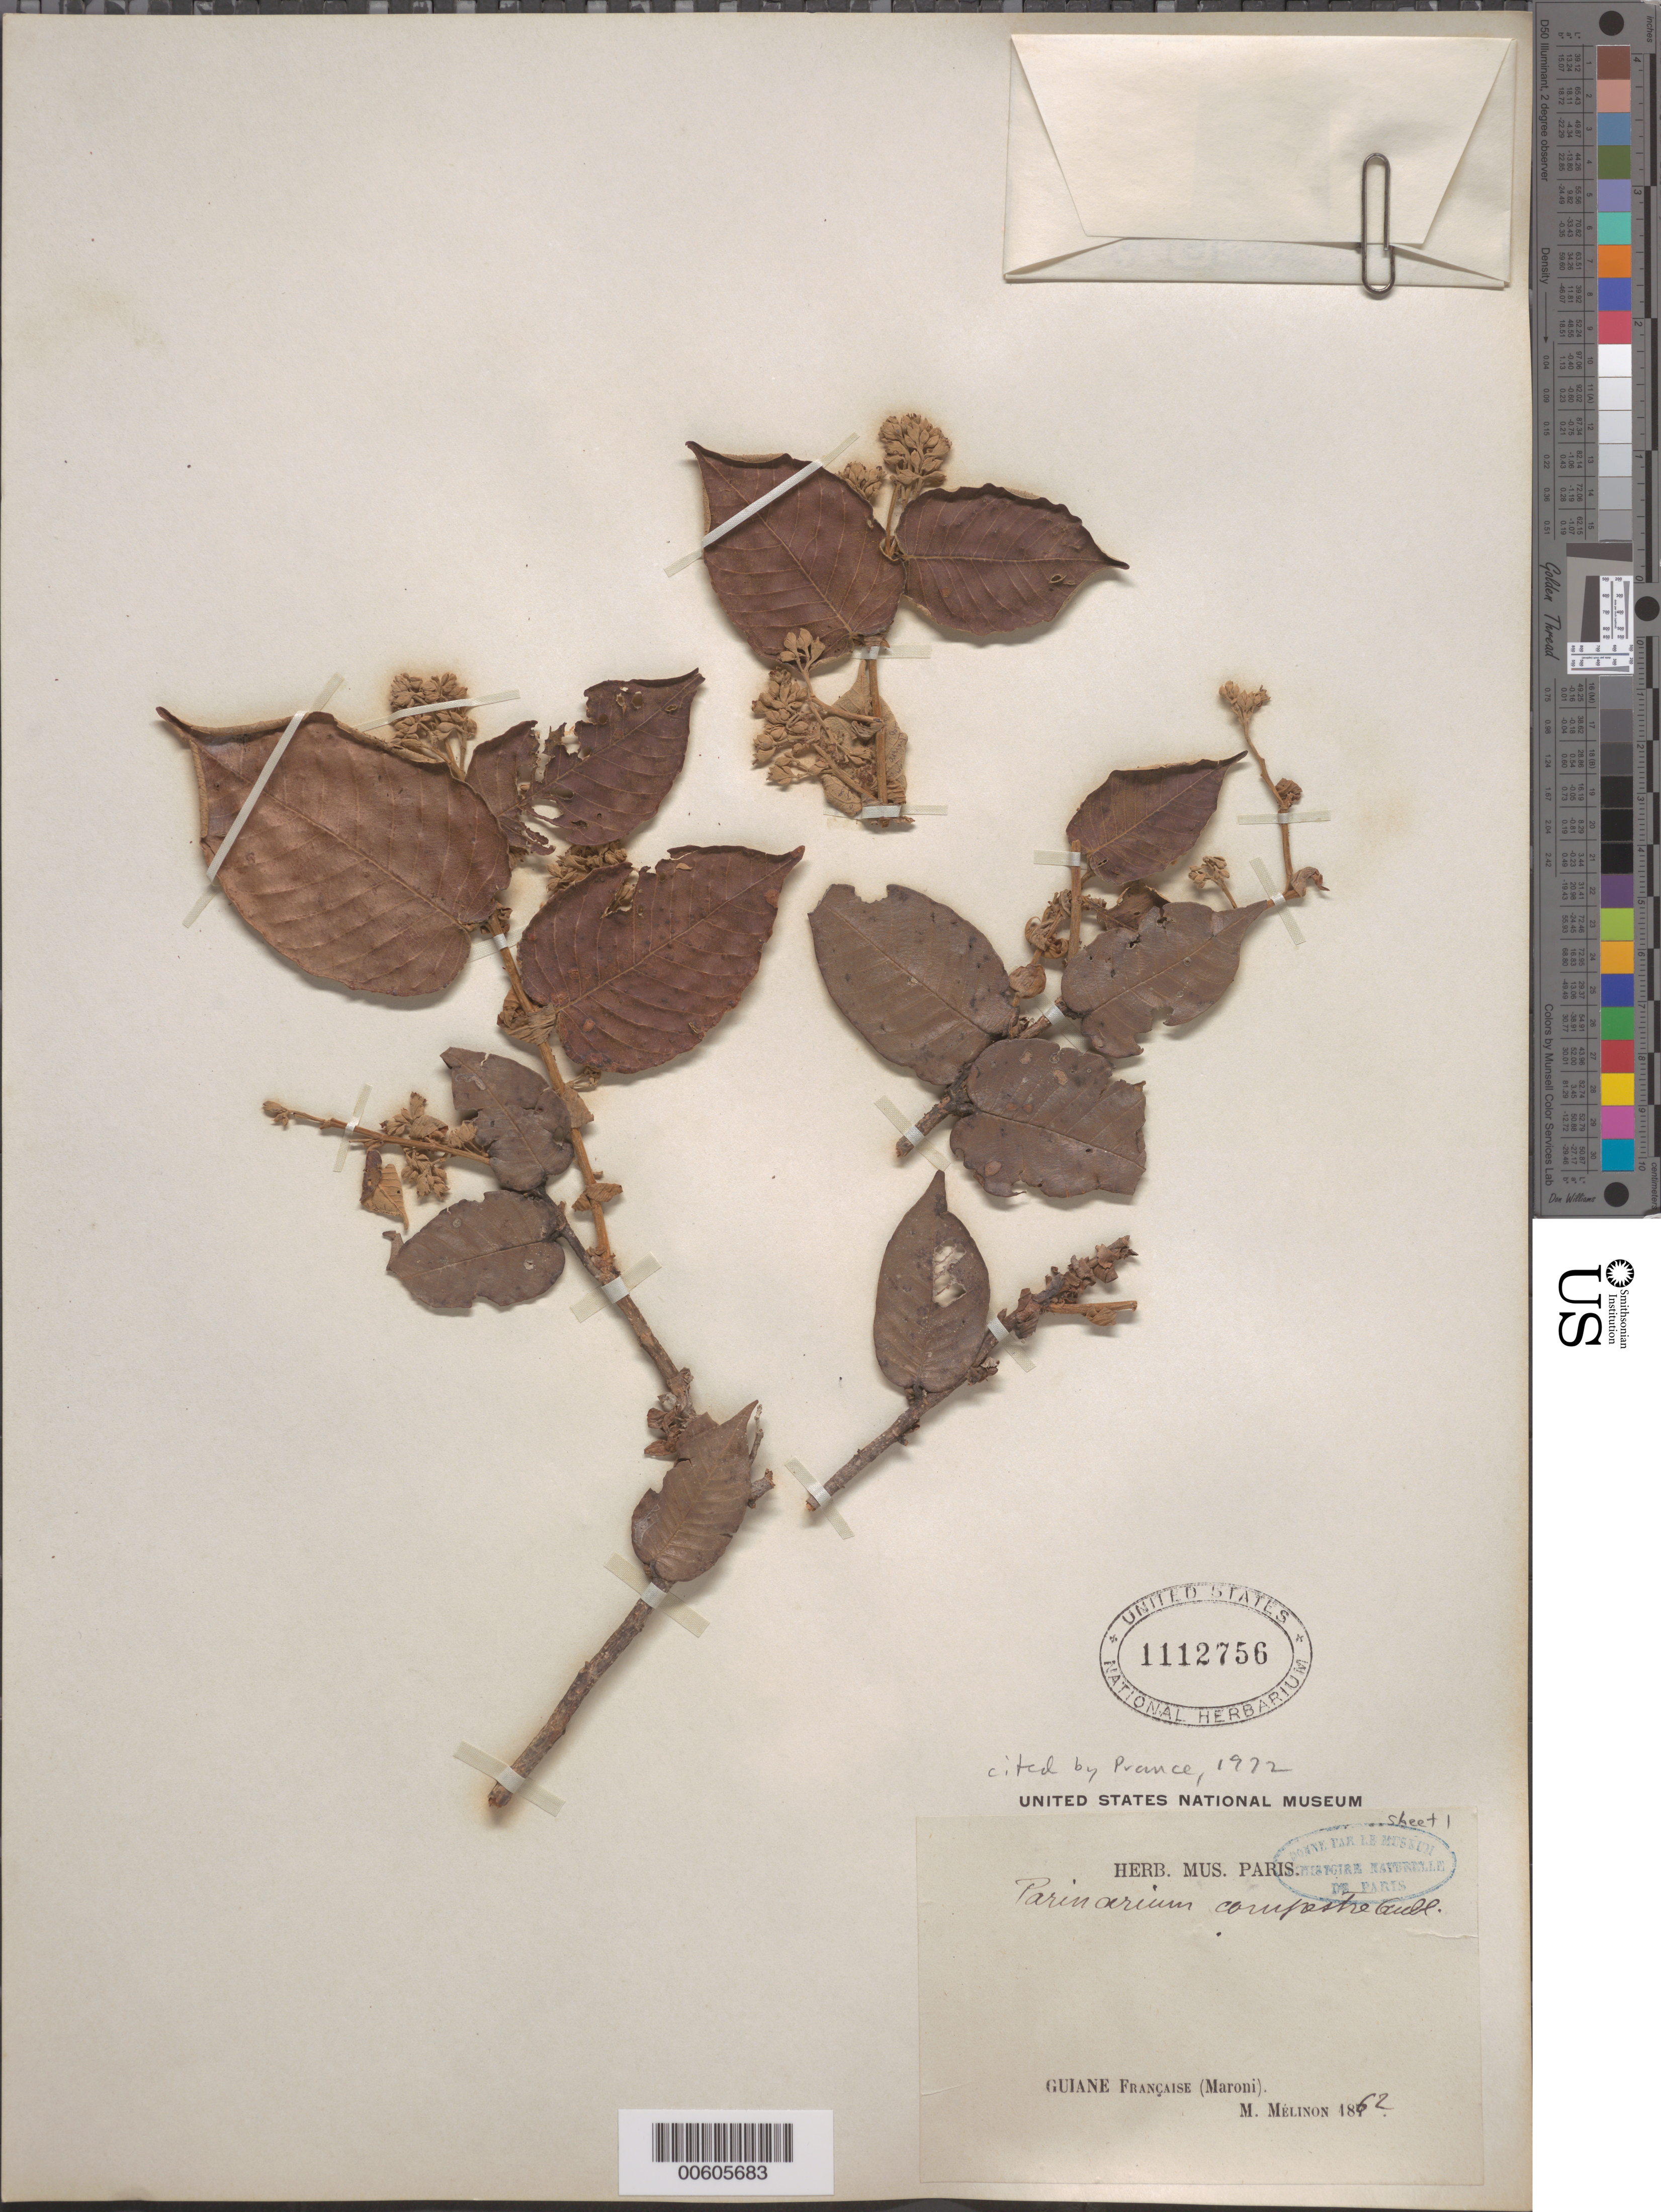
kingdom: Plantae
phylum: Tracheophyta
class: Magnoliopsida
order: Malpighiales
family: Chrysobalanaceae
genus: Parinari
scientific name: Parinari campestris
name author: Aubl.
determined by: Prance, G. T.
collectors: E. Mélinon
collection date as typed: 1862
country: French Guiana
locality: Maroni R.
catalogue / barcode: US 1112756